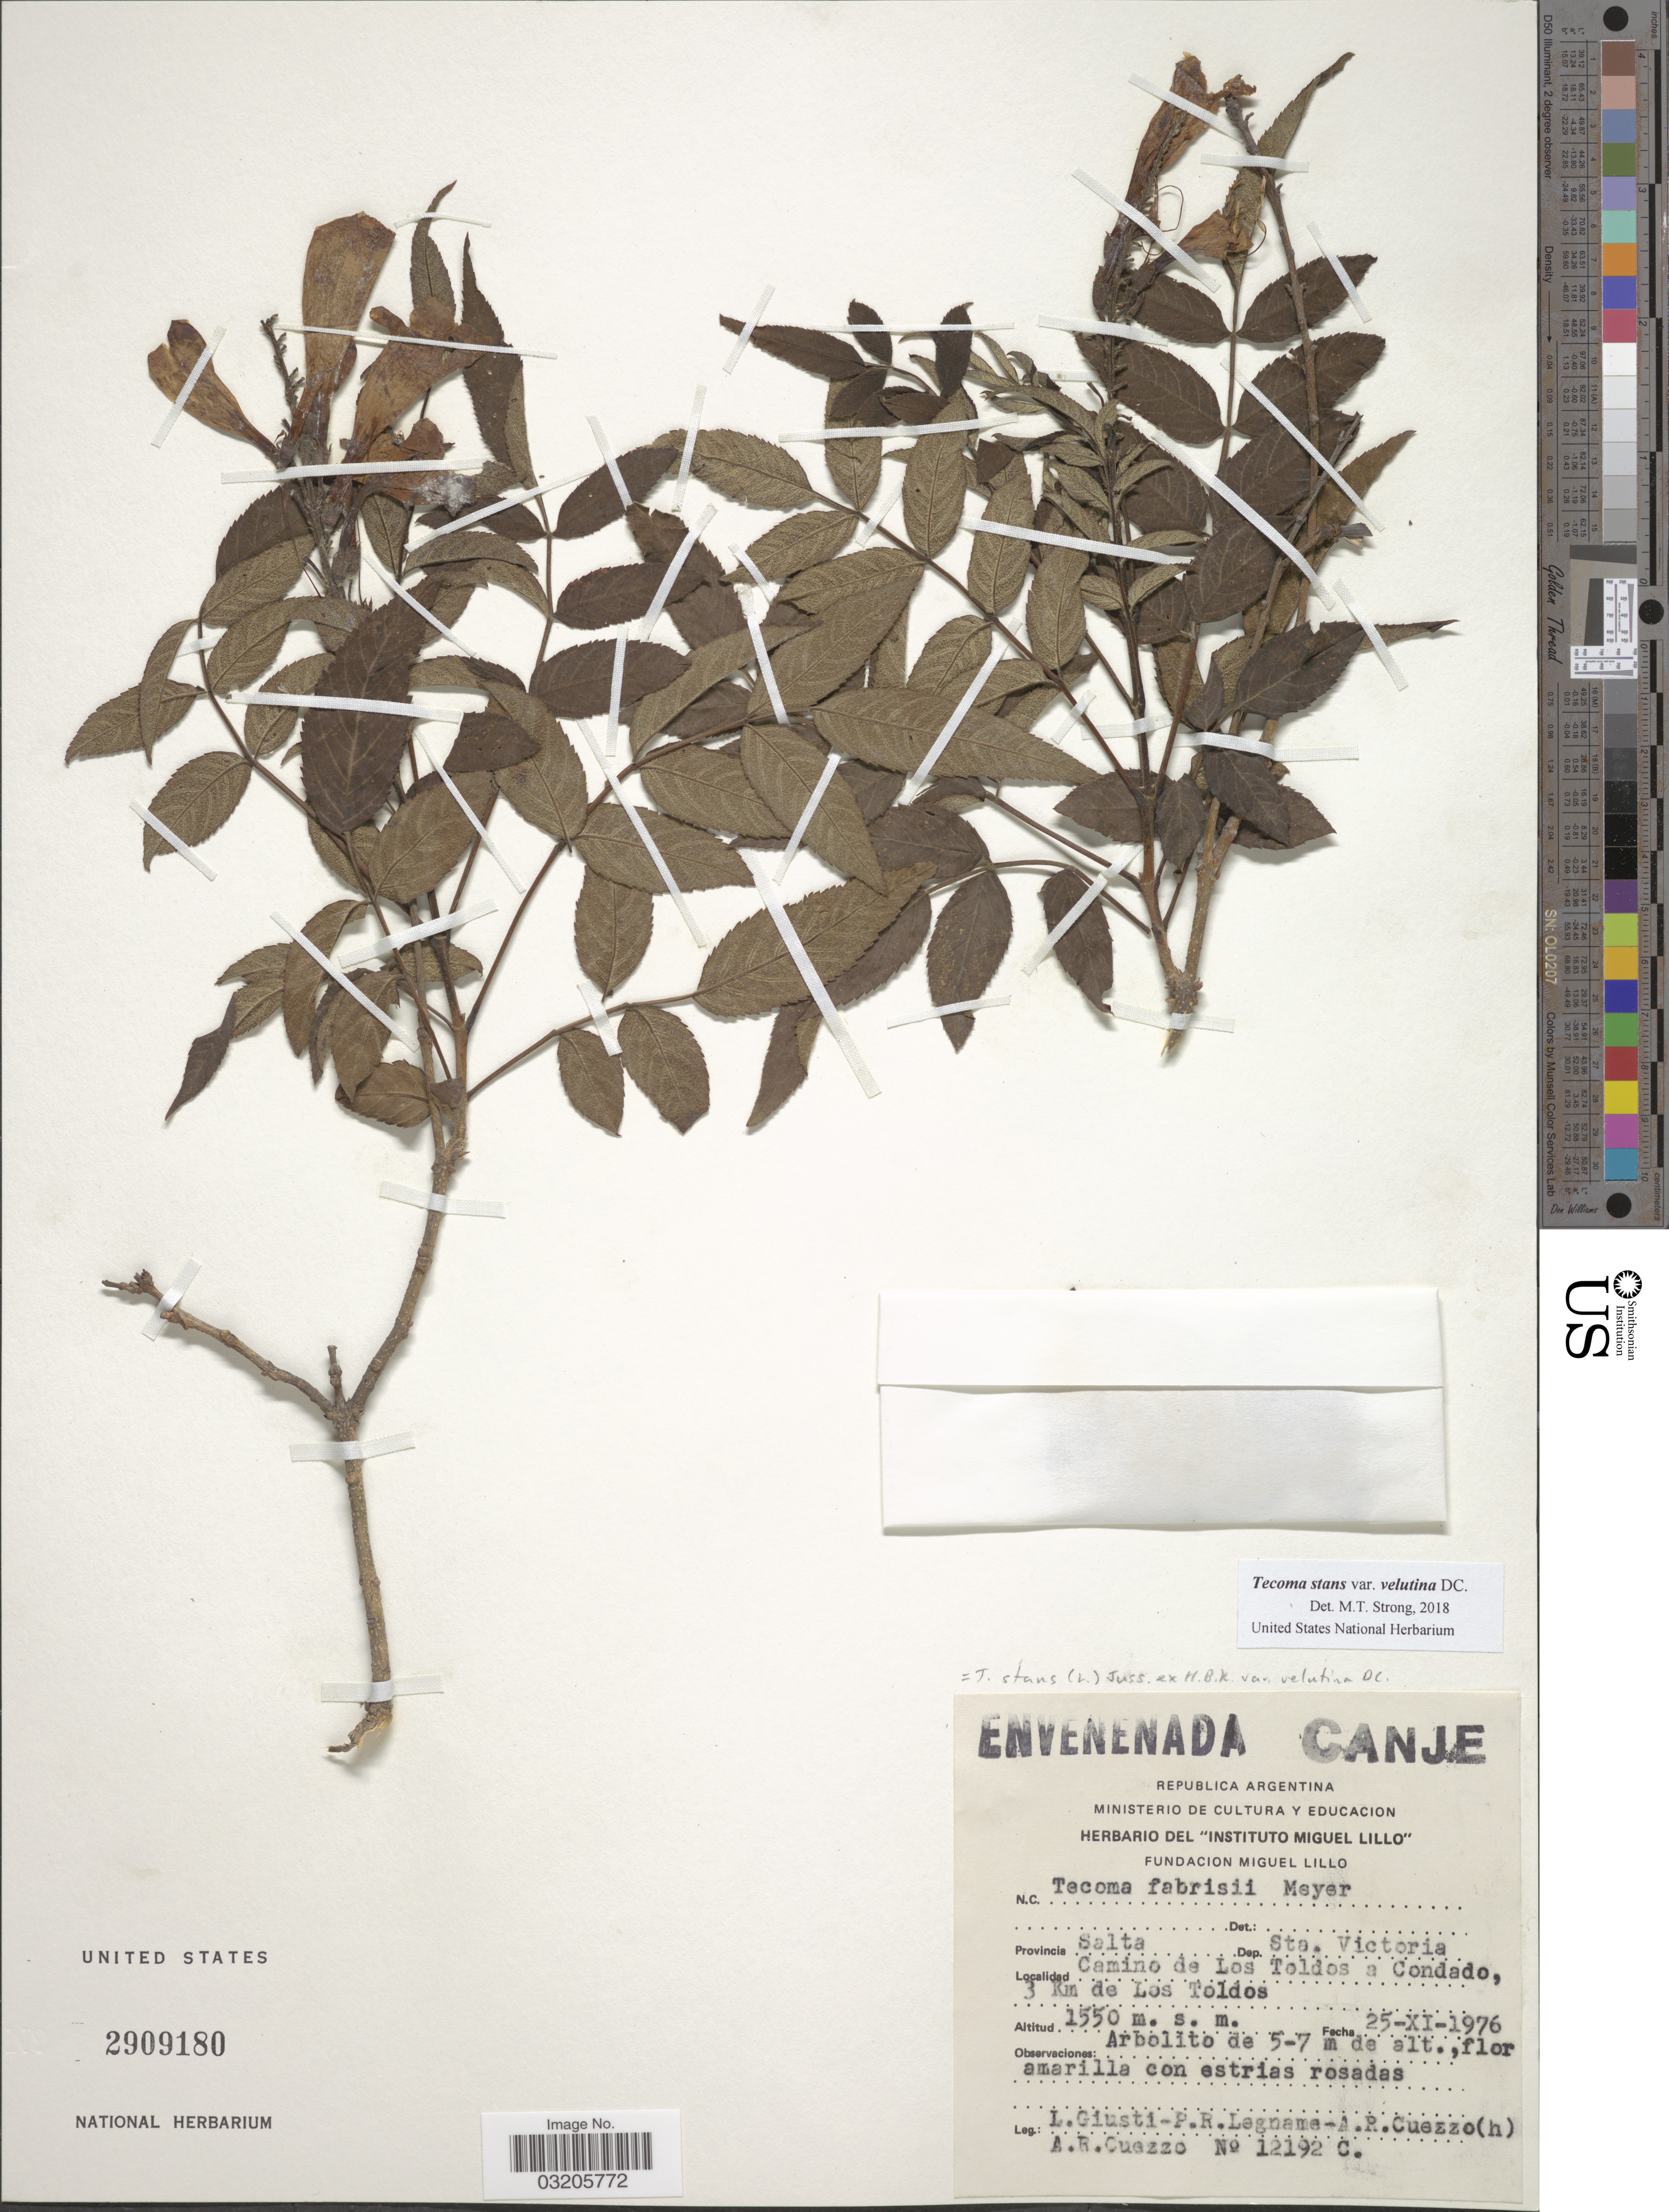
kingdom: Plantae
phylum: Tracheophyta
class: Magnoliopsida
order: Lamiales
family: Bignoniaceae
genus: Tecoma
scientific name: Tecoma stans var. velutina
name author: DC.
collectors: L. Giusti, P. R. Legname & A. Cuezzo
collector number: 12192C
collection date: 1976-11-25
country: Argentina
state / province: Salta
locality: Dep. Sta. Victoria. Camino de Los Toldos a Condado, 3 Km de Los Toldos.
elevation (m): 1550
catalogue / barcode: US 2909180